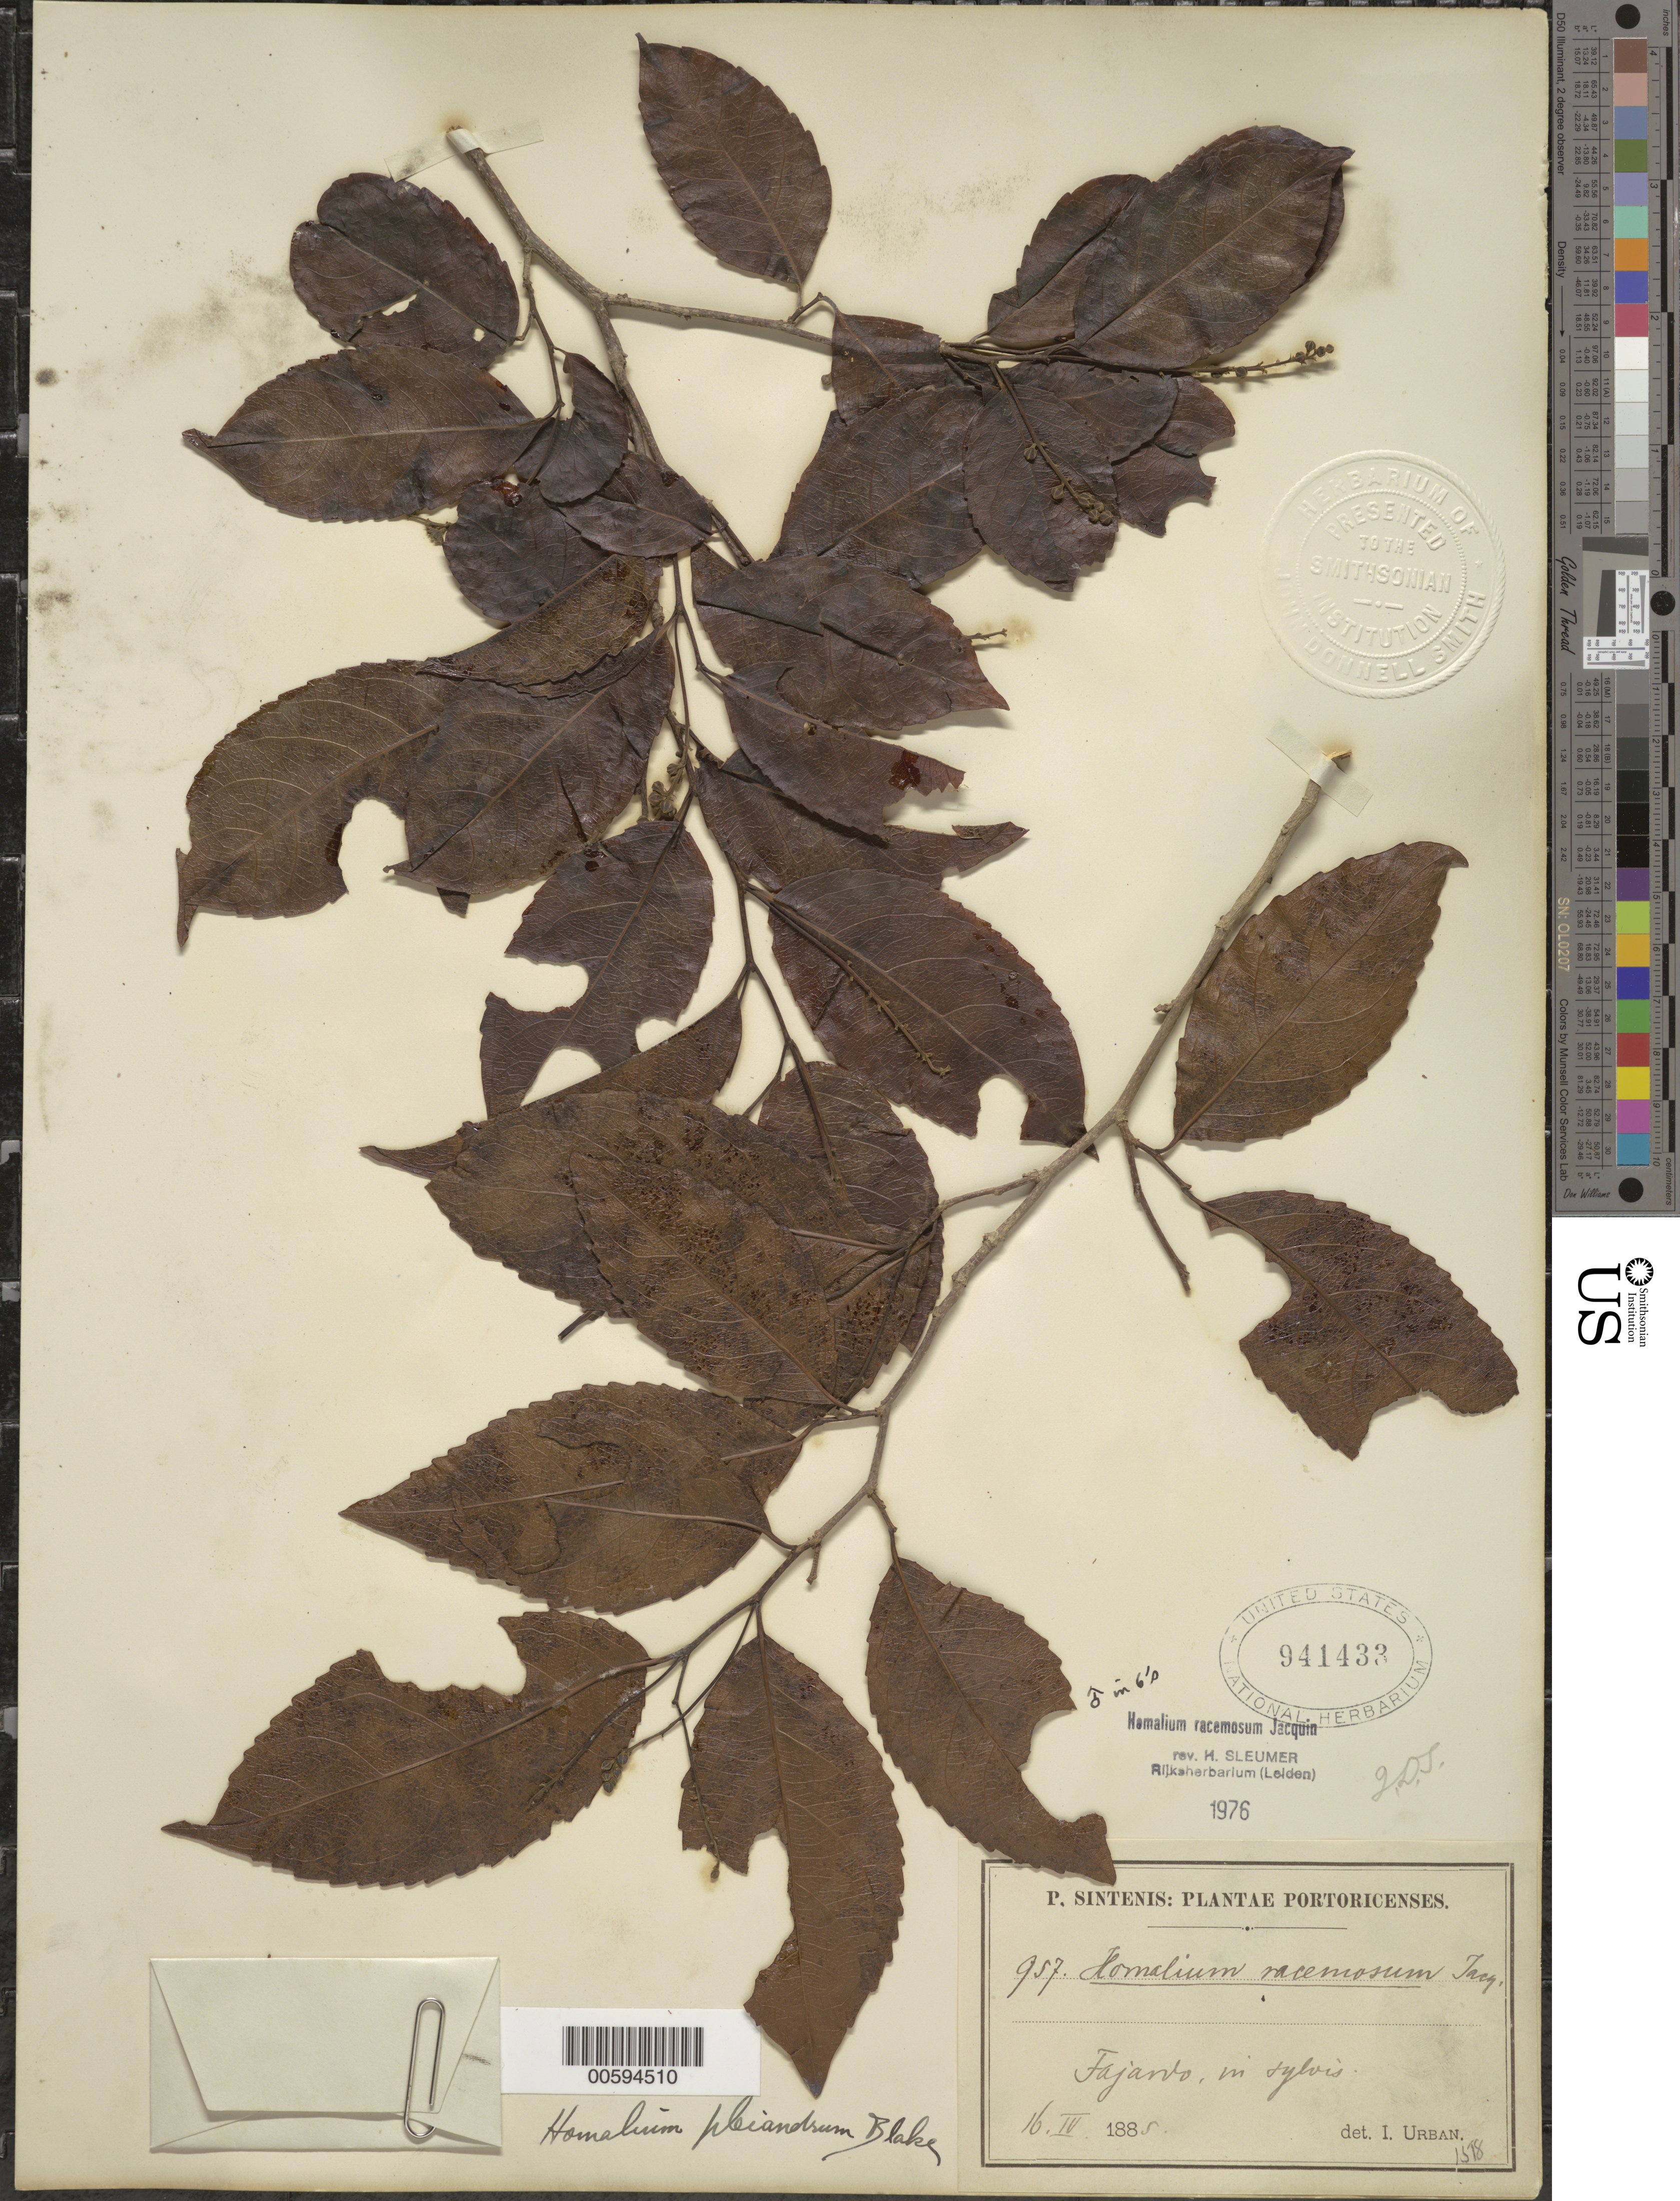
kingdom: Plantae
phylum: Tracheophyta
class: Magnoliopsida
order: Malpighiales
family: Salicaceae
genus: Homalium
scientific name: Homalium racemosum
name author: Jacq.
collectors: P. Sintenis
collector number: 957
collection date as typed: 16 Apr 1885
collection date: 1885-04-16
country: Puerto Rico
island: Greater Antilles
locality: Fajardo, in sylvis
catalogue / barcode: US 941433